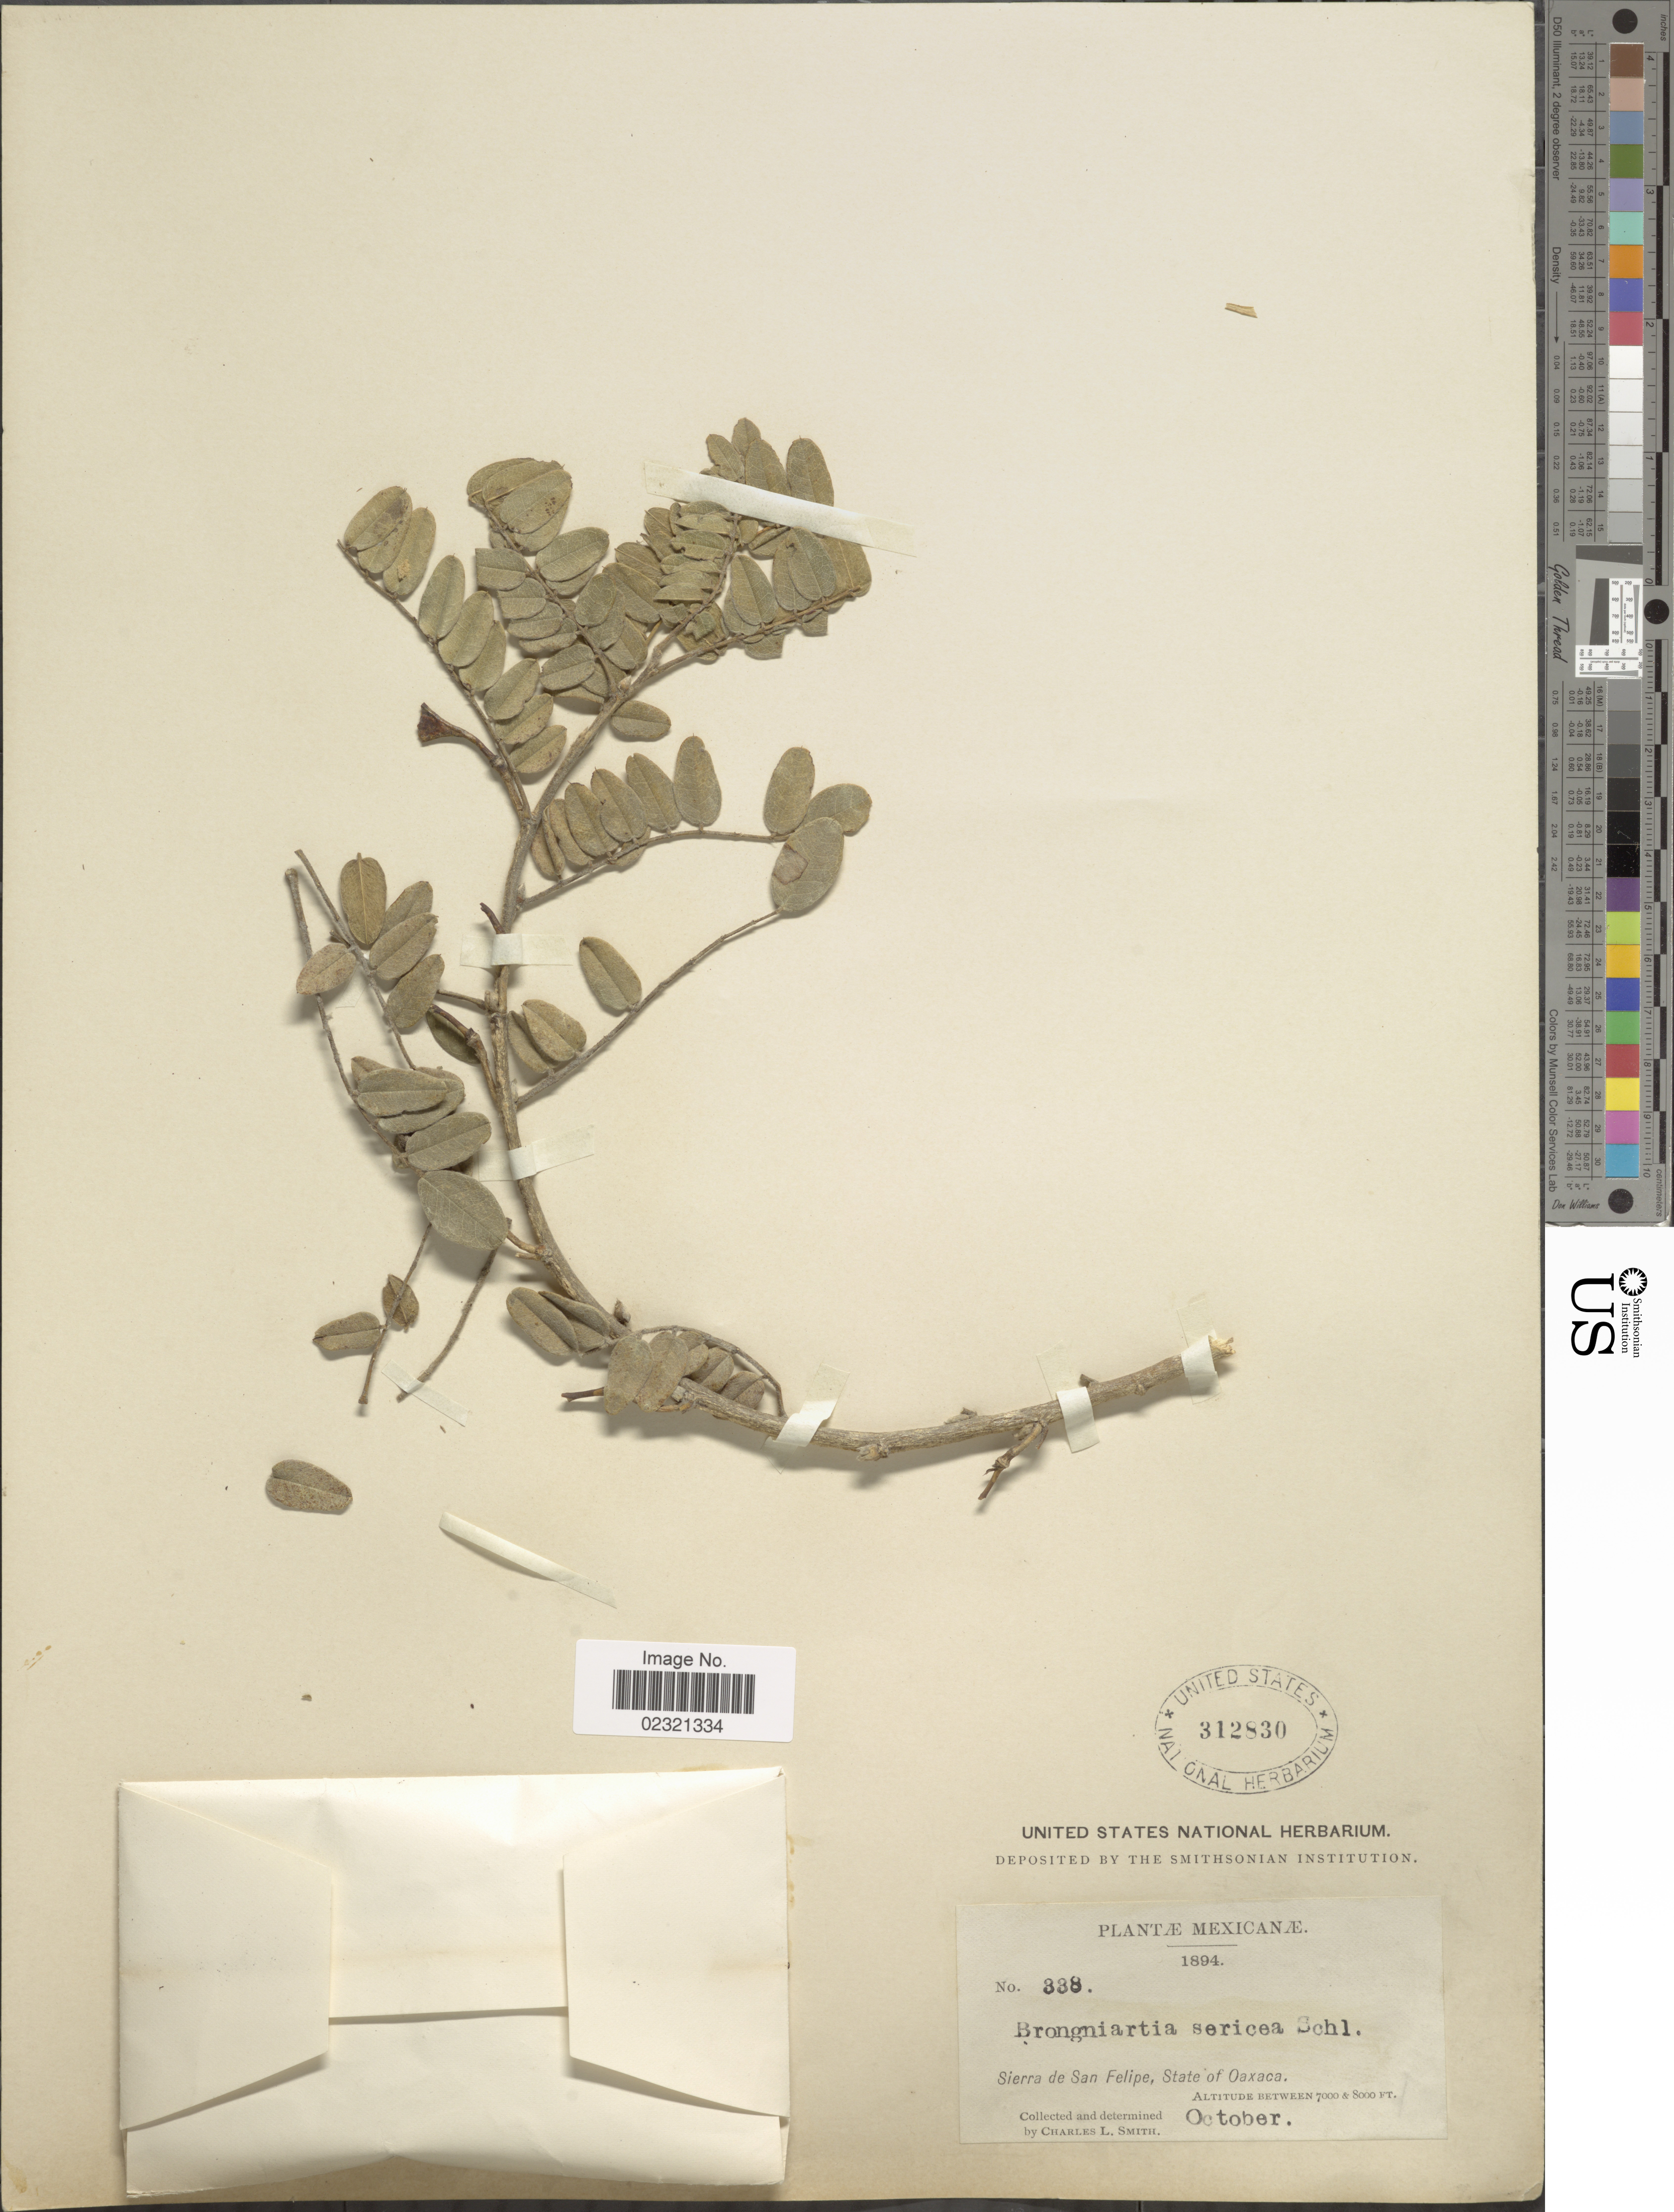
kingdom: Plantae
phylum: Tracheophyta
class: Magnoliopsida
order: Fabales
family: Fabaceae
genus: Brongniartia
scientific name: Brongniartia intermedia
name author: Moric.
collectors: C. L. Smith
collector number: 338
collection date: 1894-10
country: Mexico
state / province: Oaxaca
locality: Sierra de San Felipe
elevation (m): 2134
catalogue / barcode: US 312830